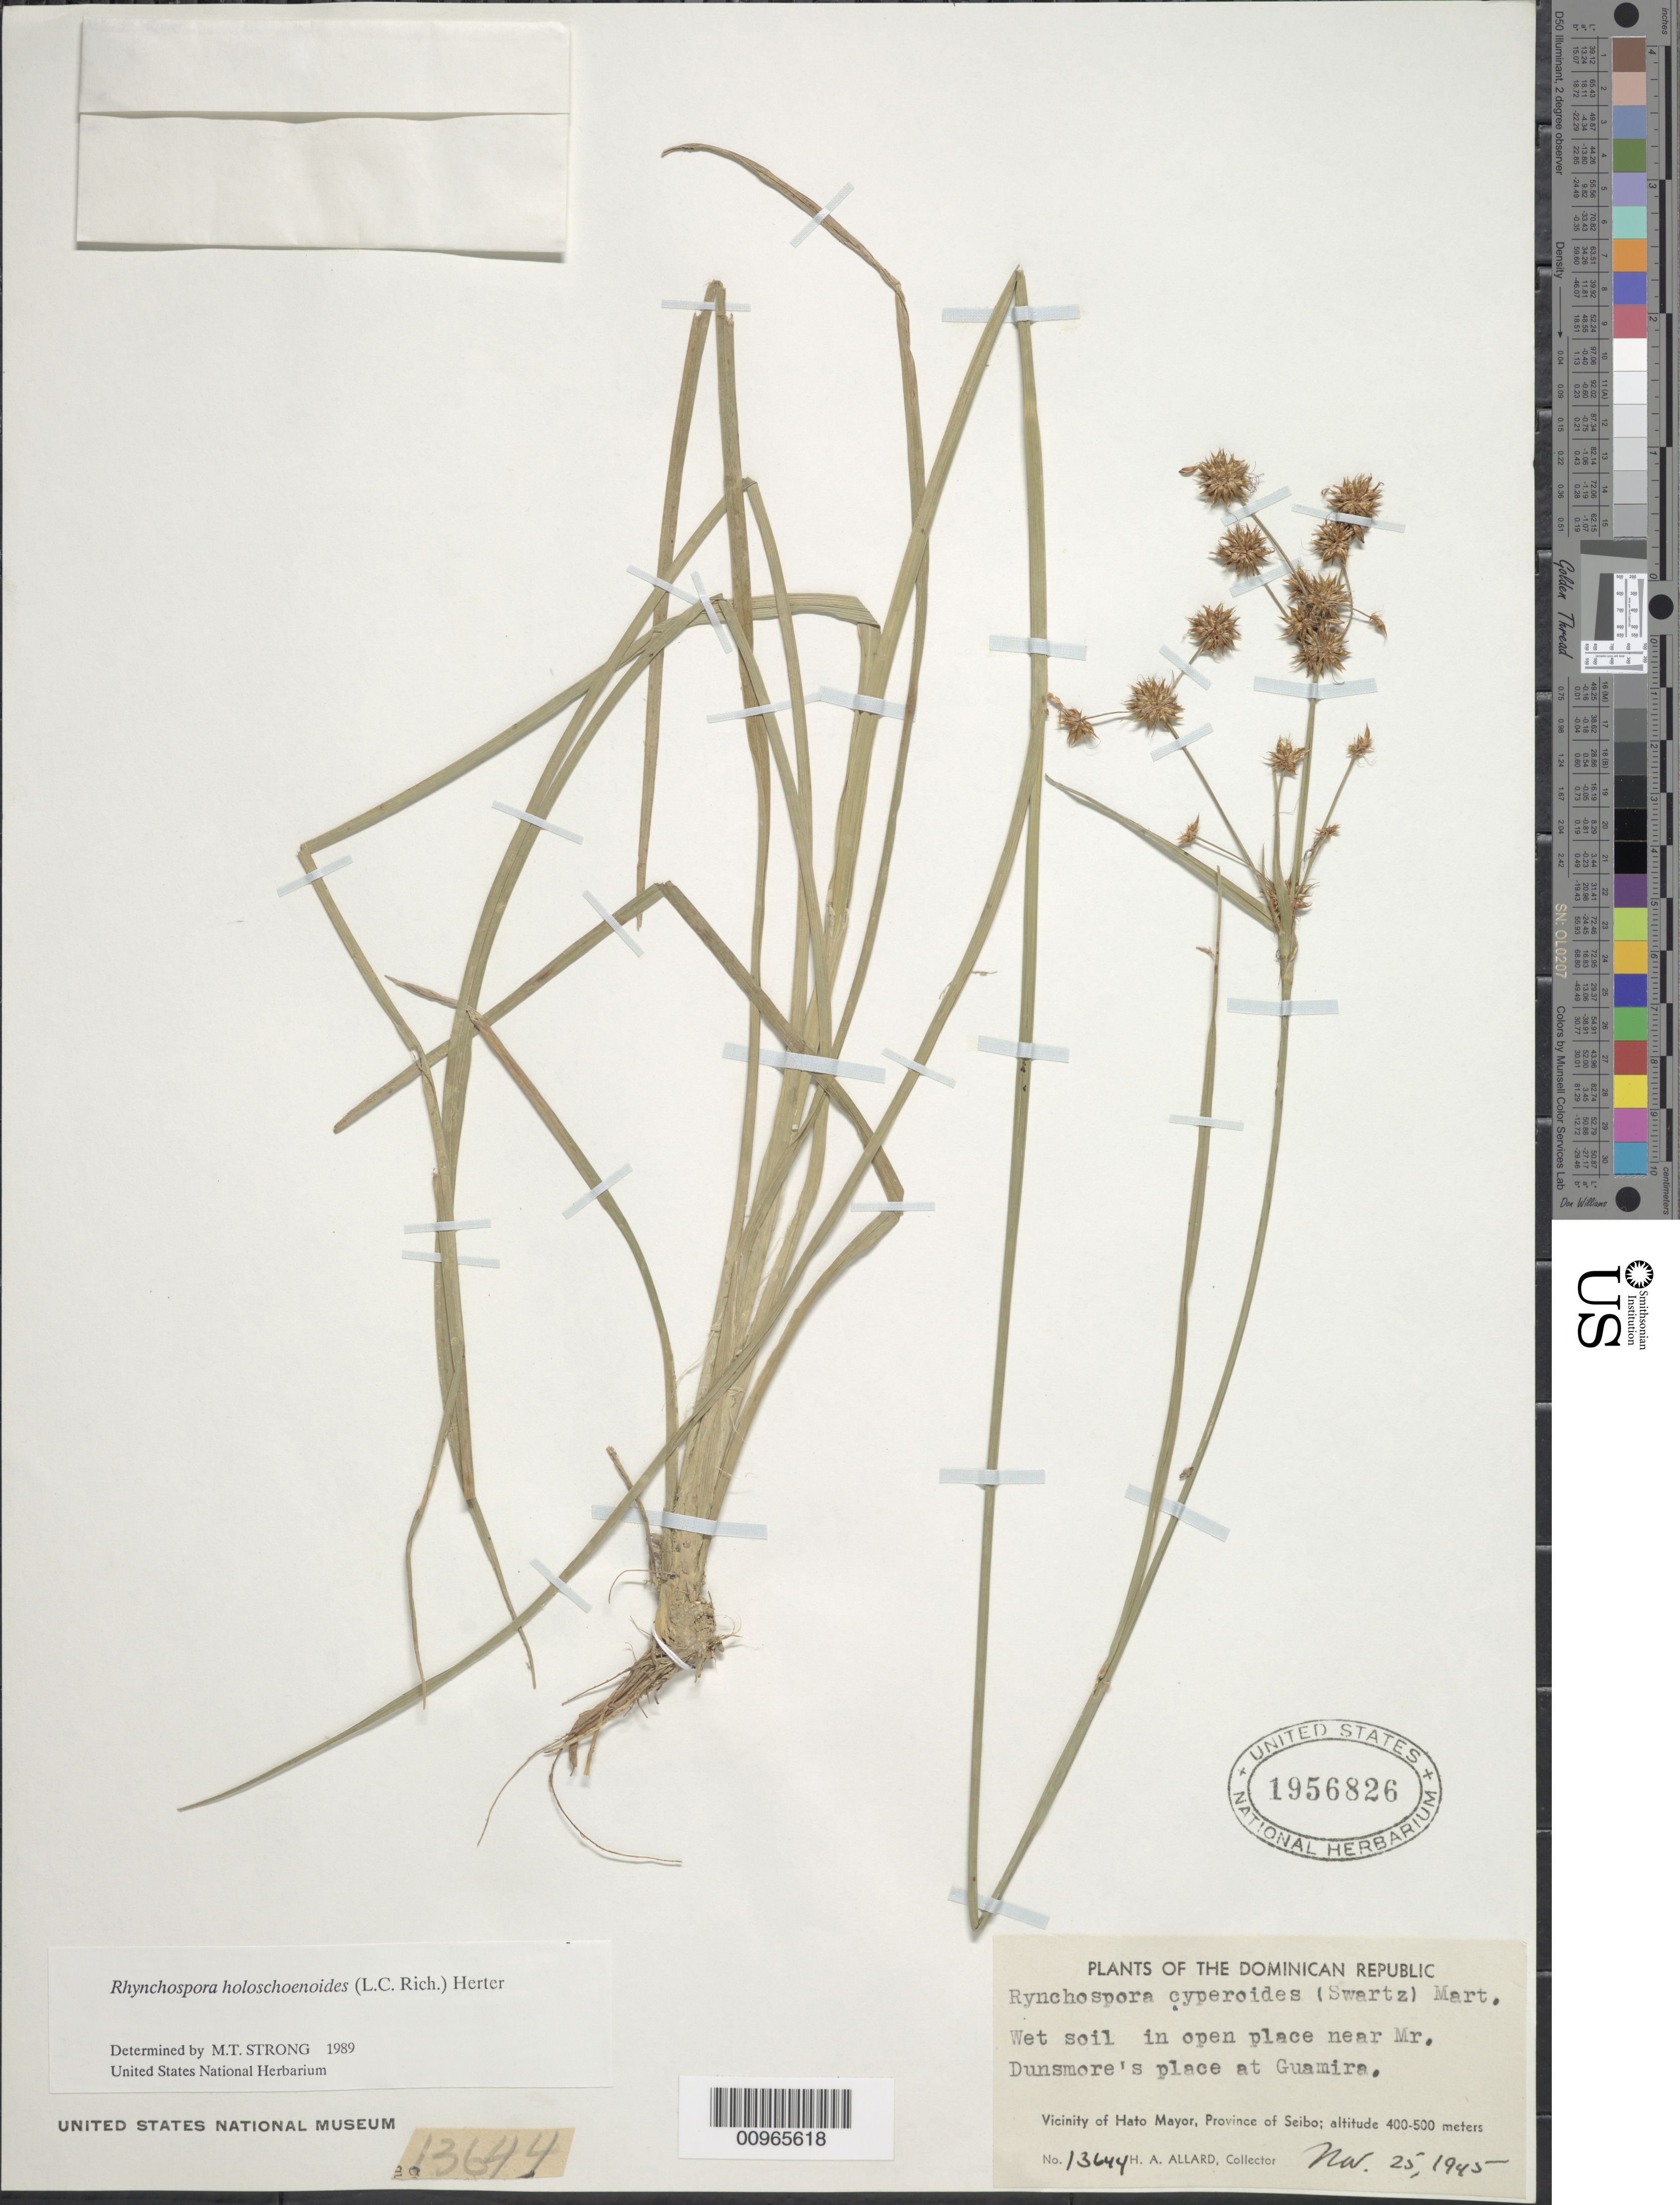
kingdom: Plantae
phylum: Tracheophyta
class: Liliopsida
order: Poales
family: Cyperaceae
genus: Rhynchospora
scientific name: Rhynchospora holoschoenoides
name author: (Rich.) Herter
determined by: Strong, M. T., (US), Smithsonian Institution - National Museum of Natural History (UNITED STATES)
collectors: H. A. Allard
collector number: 13644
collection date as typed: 25 Nov 1945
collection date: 1945-11-25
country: Dominican Republic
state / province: El Seibo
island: Hispaniola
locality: Vicinity of Hato Mayor, open place near Mr. Dunsmore's place at Guamira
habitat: Wet soil in open place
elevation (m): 400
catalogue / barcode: US 1956826